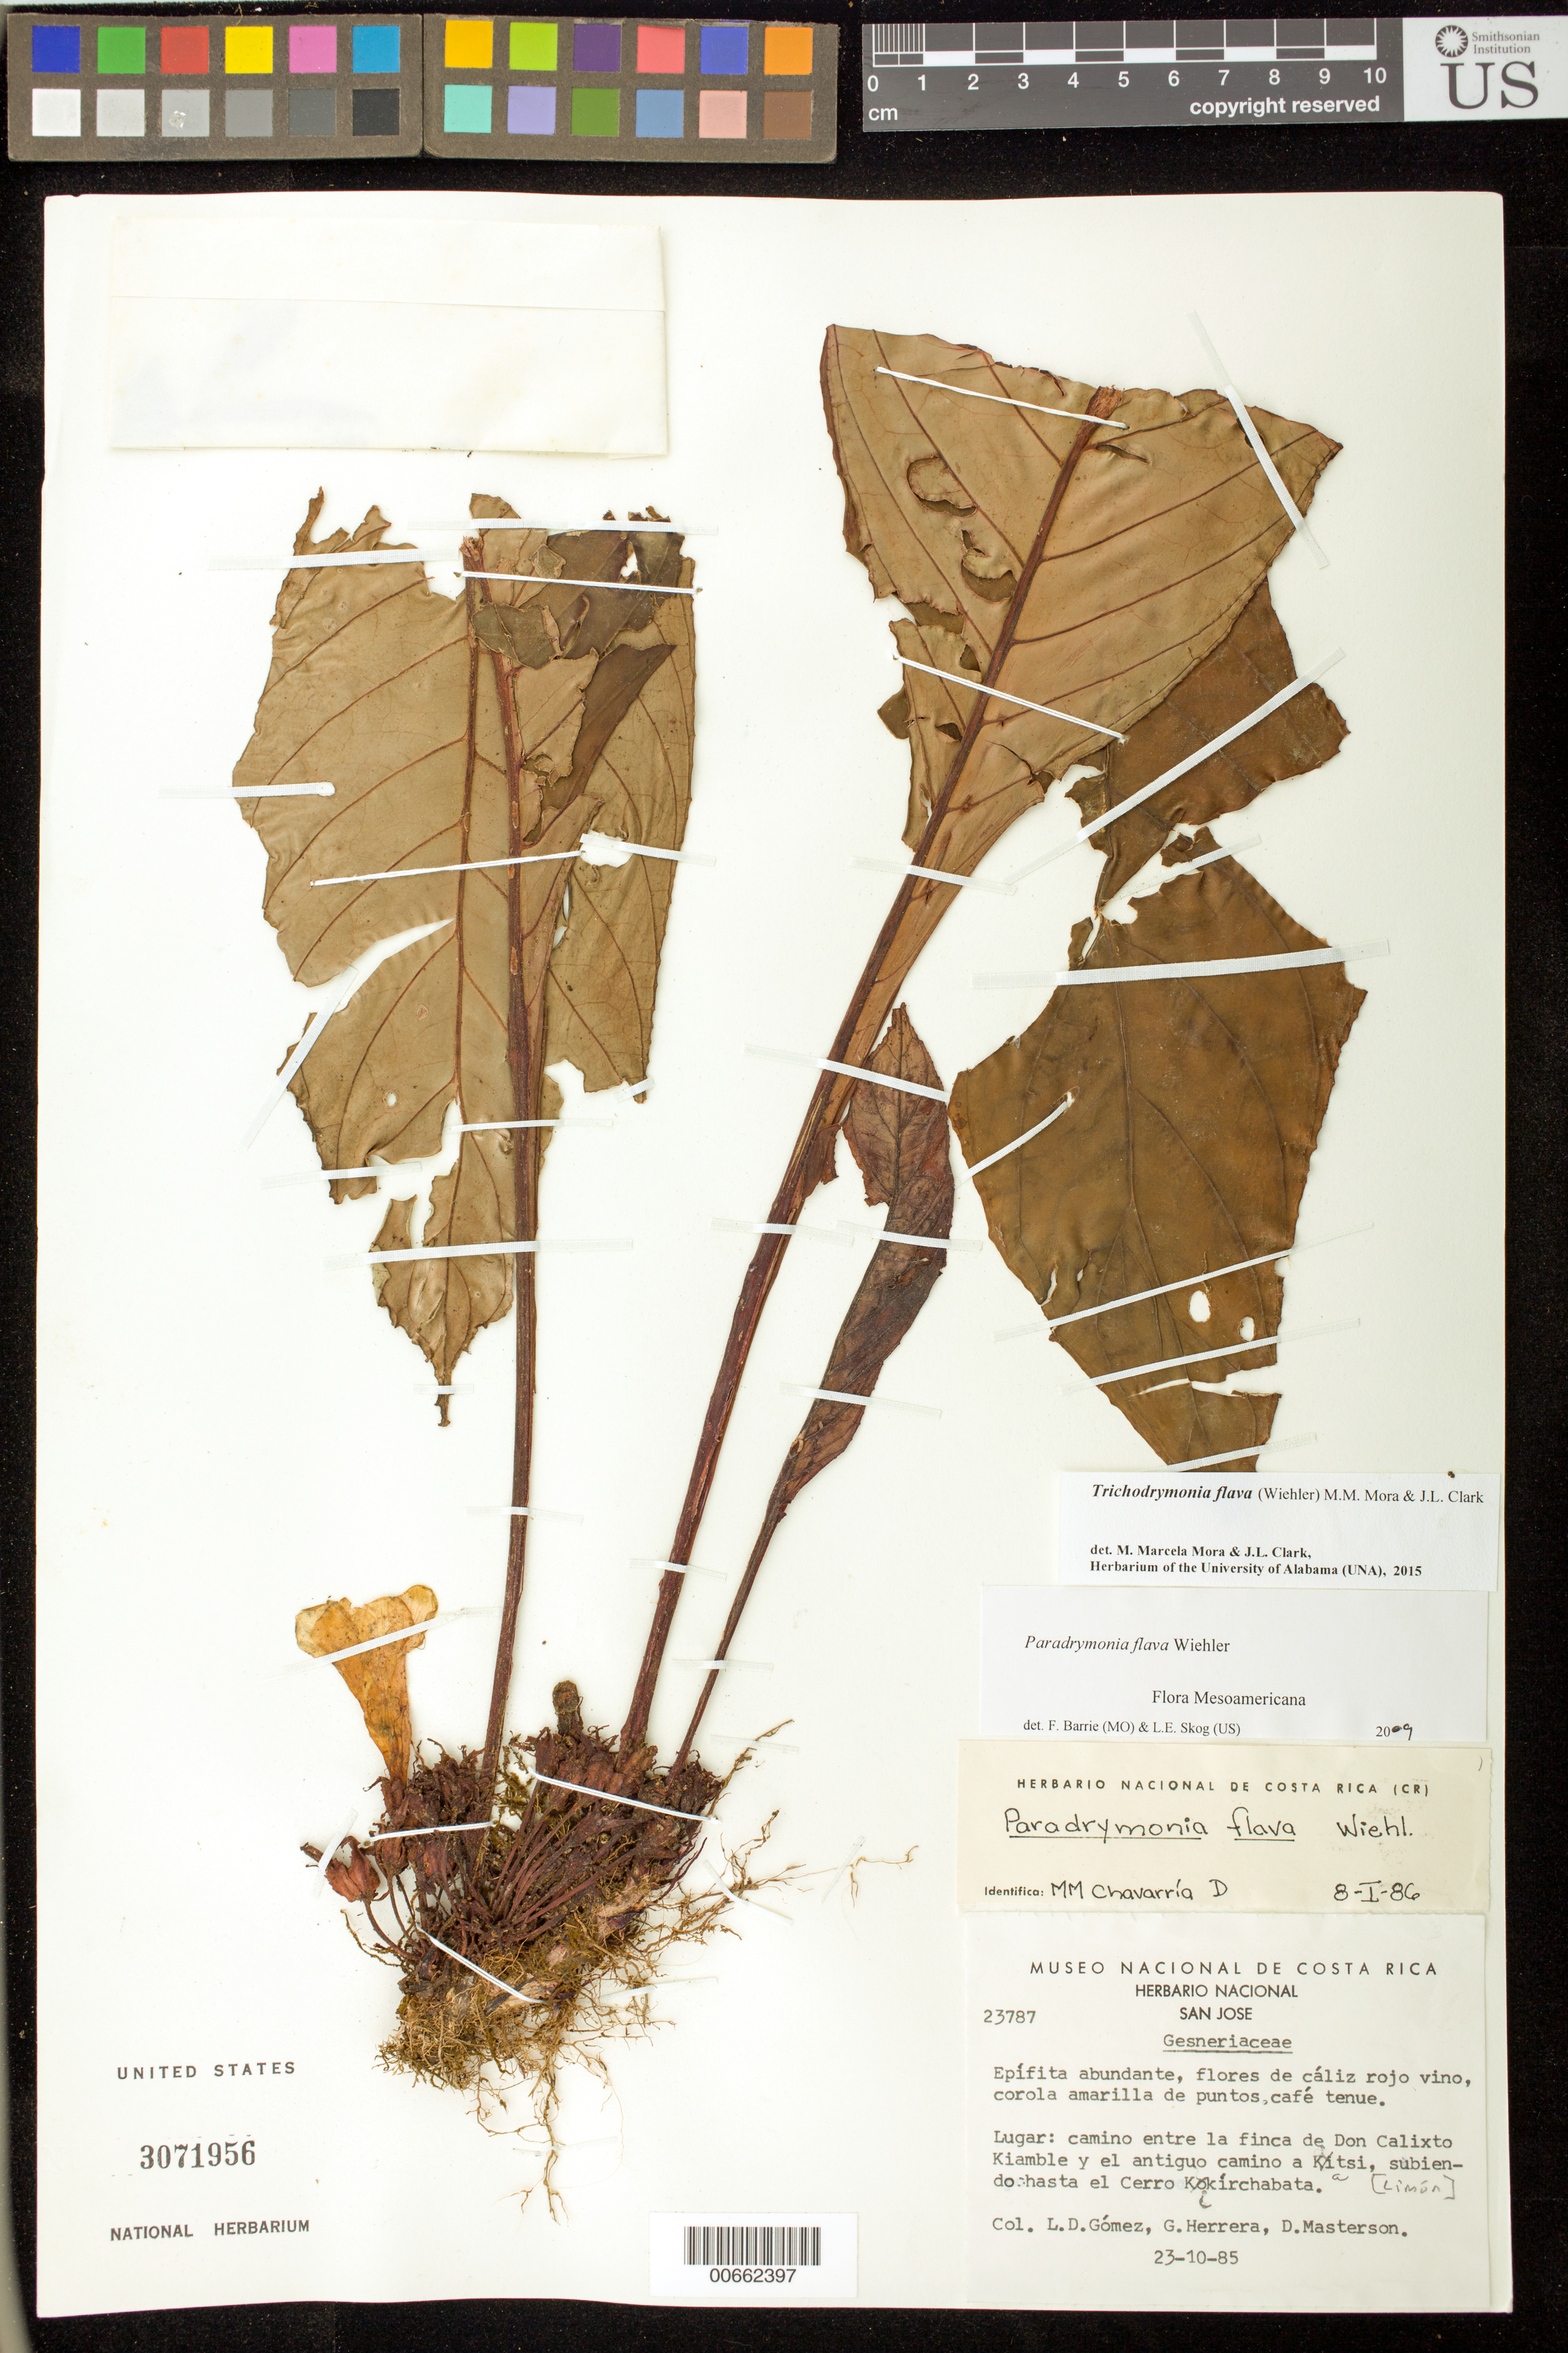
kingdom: Plantae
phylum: Tracheophyta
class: Magnoliopsida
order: Lamiales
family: Gesneriaceae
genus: Trichodrymonia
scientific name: Trichodrymonia flava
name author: (Wiehler) M.M. Mora & J.L. Clark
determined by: Mora, M. M.; Clark, J. L.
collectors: L. D. Gómez, G. Herrera & D. Masterson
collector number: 23787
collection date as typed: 23 Oct 1985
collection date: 1985-10-23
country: Costa Rica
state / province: Limón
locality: Camino entre la finca de Don Calixto Kiamble y el antiguo camino a Kitsi, subiendo hasta el Cerro Kokírchabata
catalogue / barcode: US 3071956